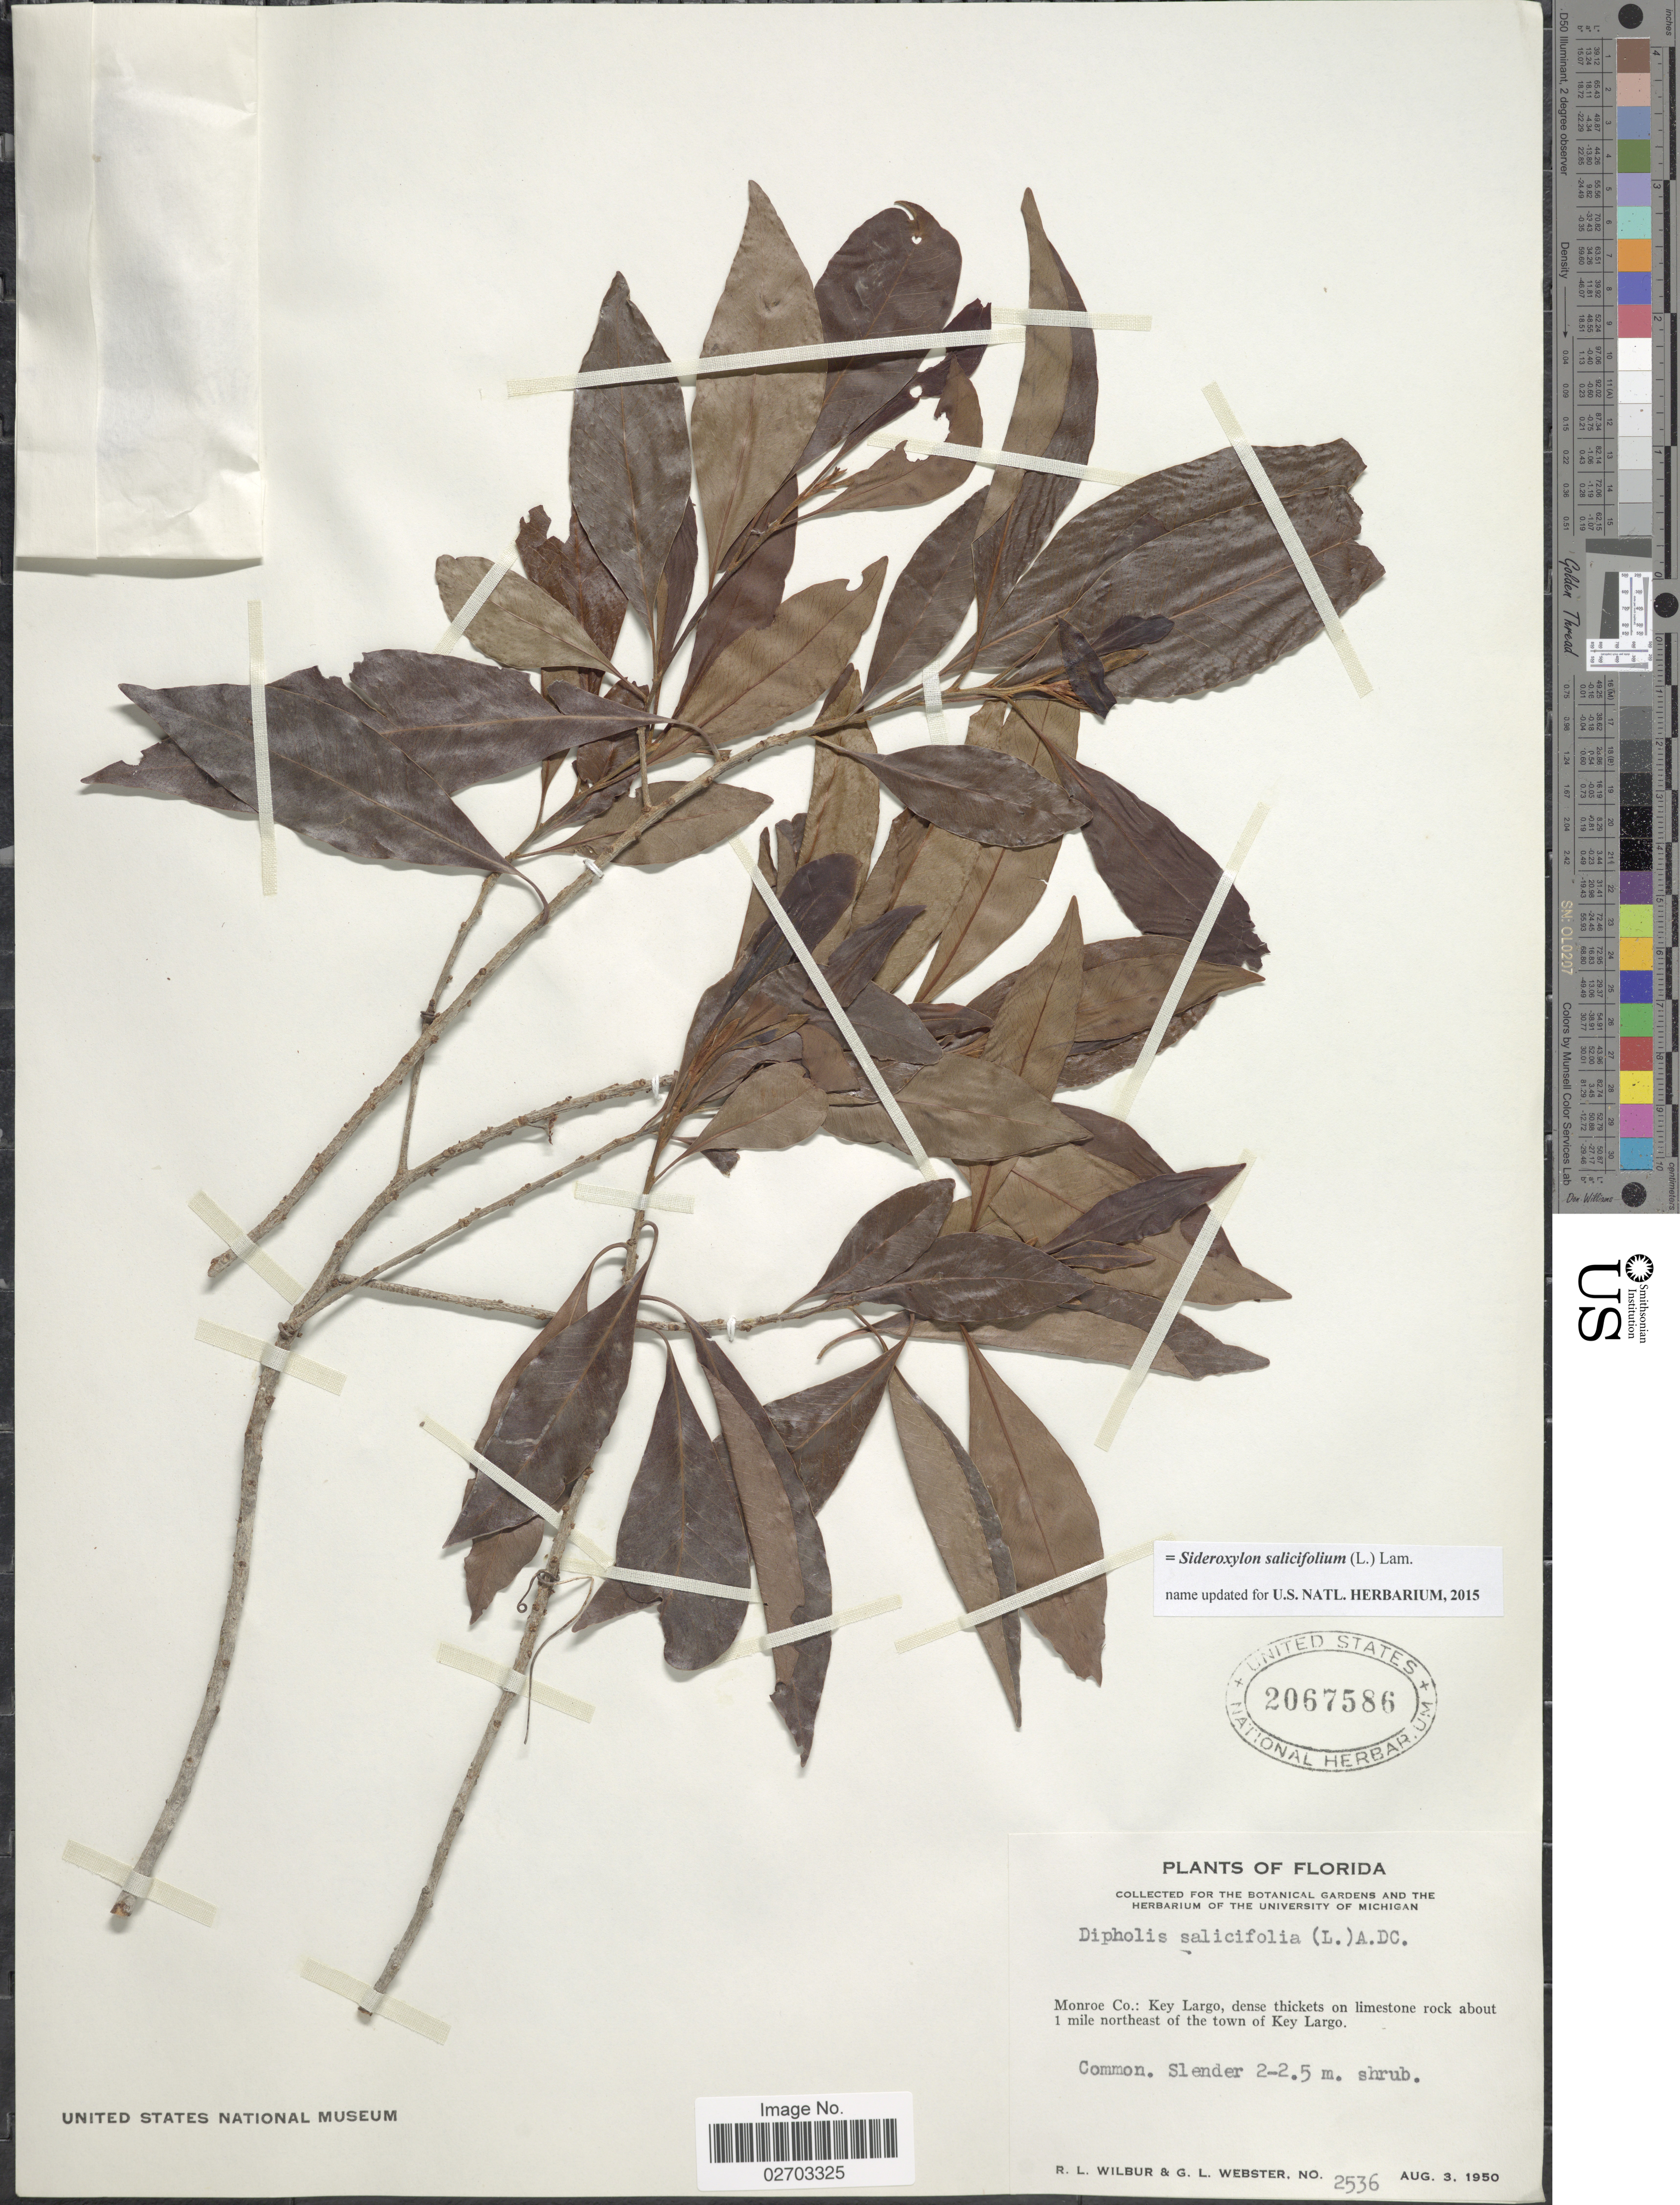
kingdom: Plantae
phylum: Tracheophyta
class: Magnoliopsida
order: Ericales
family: Sapotaceae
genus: Sideroxylon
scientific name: Sideroxylon salicifolium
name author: (L.) Lam.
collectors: R. L. Wilbur & G. L. Webster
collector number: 2536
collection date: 1950-08-03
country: United States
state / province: Florida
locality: Monroe Co.: Key Largo, dense thickets on limestone rock about 1 mile northeast of the town of Key Largo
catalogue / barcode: US 2067586